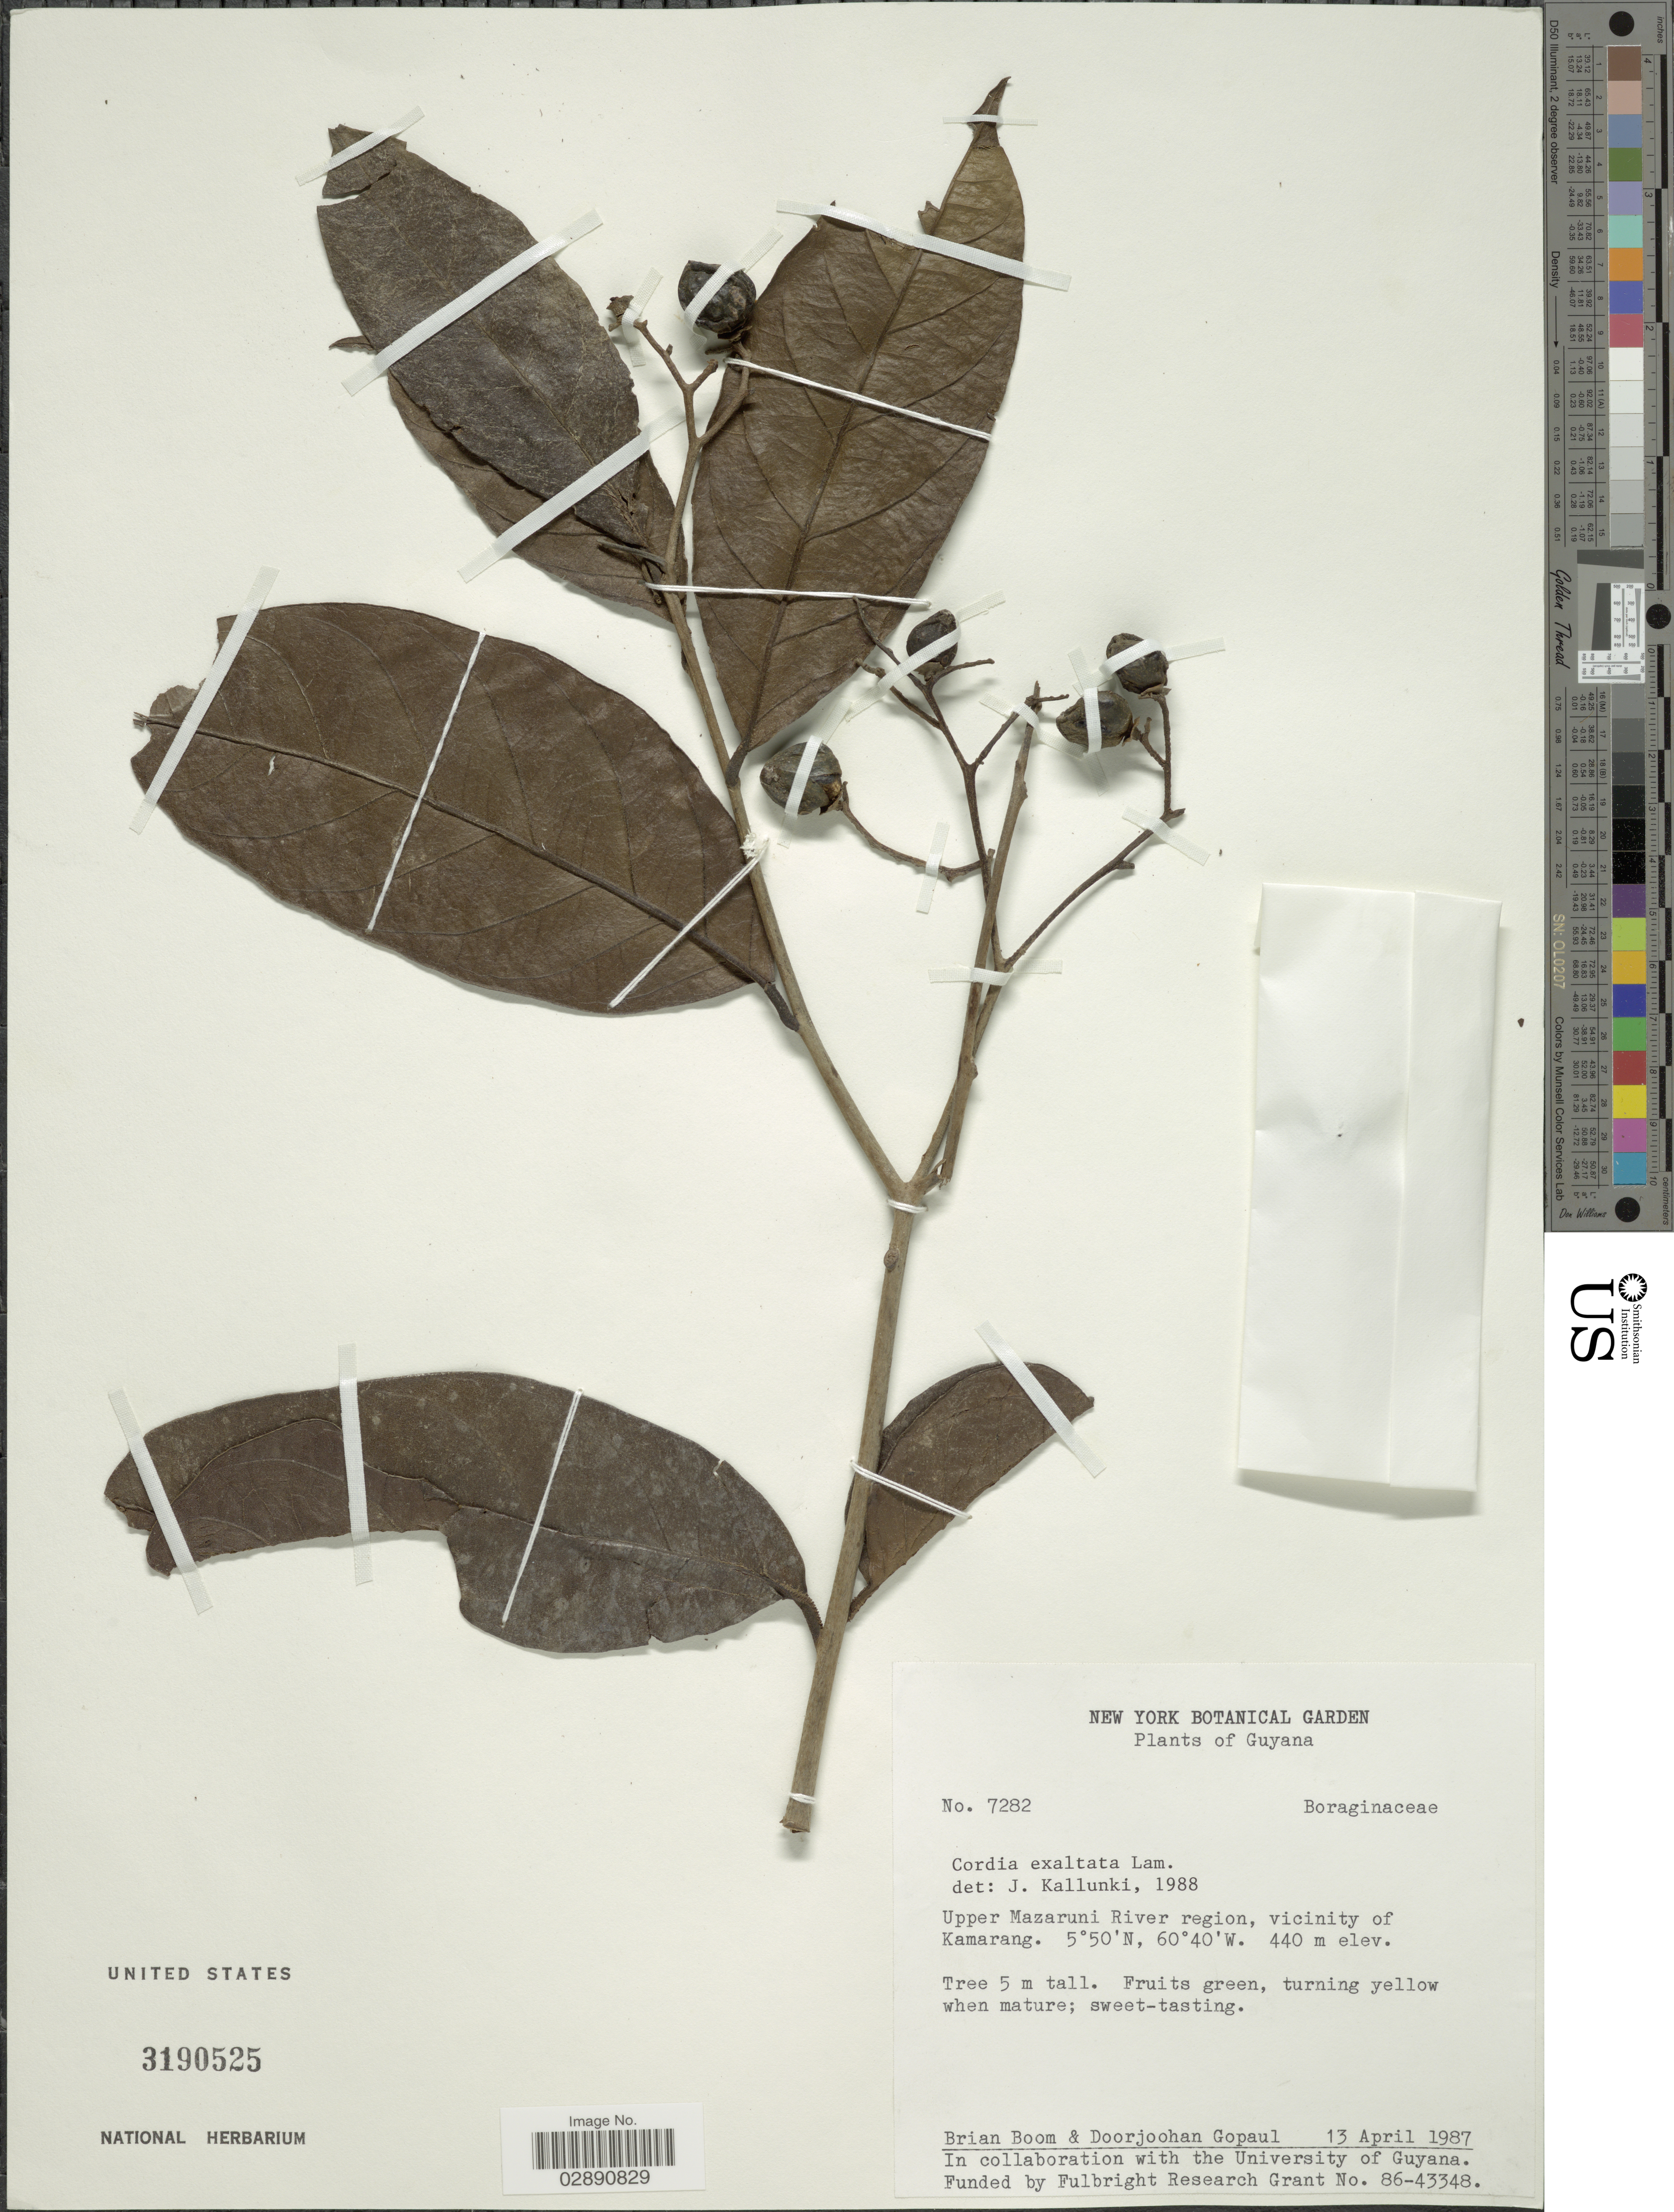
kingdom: Plantae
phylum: Tracheophyta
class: Magnoliopsida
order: Boraginales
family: Cordiaceae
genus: Cordia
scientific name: Cordia exaltata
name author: Lam.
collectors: B. M. Boom & D. Gopaul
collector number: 7282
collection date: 1987-04-13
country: Guyana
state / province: Cuyuni-Mazaruni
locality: Upper Mazaruni River region, vicinity of Kamarang.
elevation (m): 440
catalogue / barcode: US 3190525